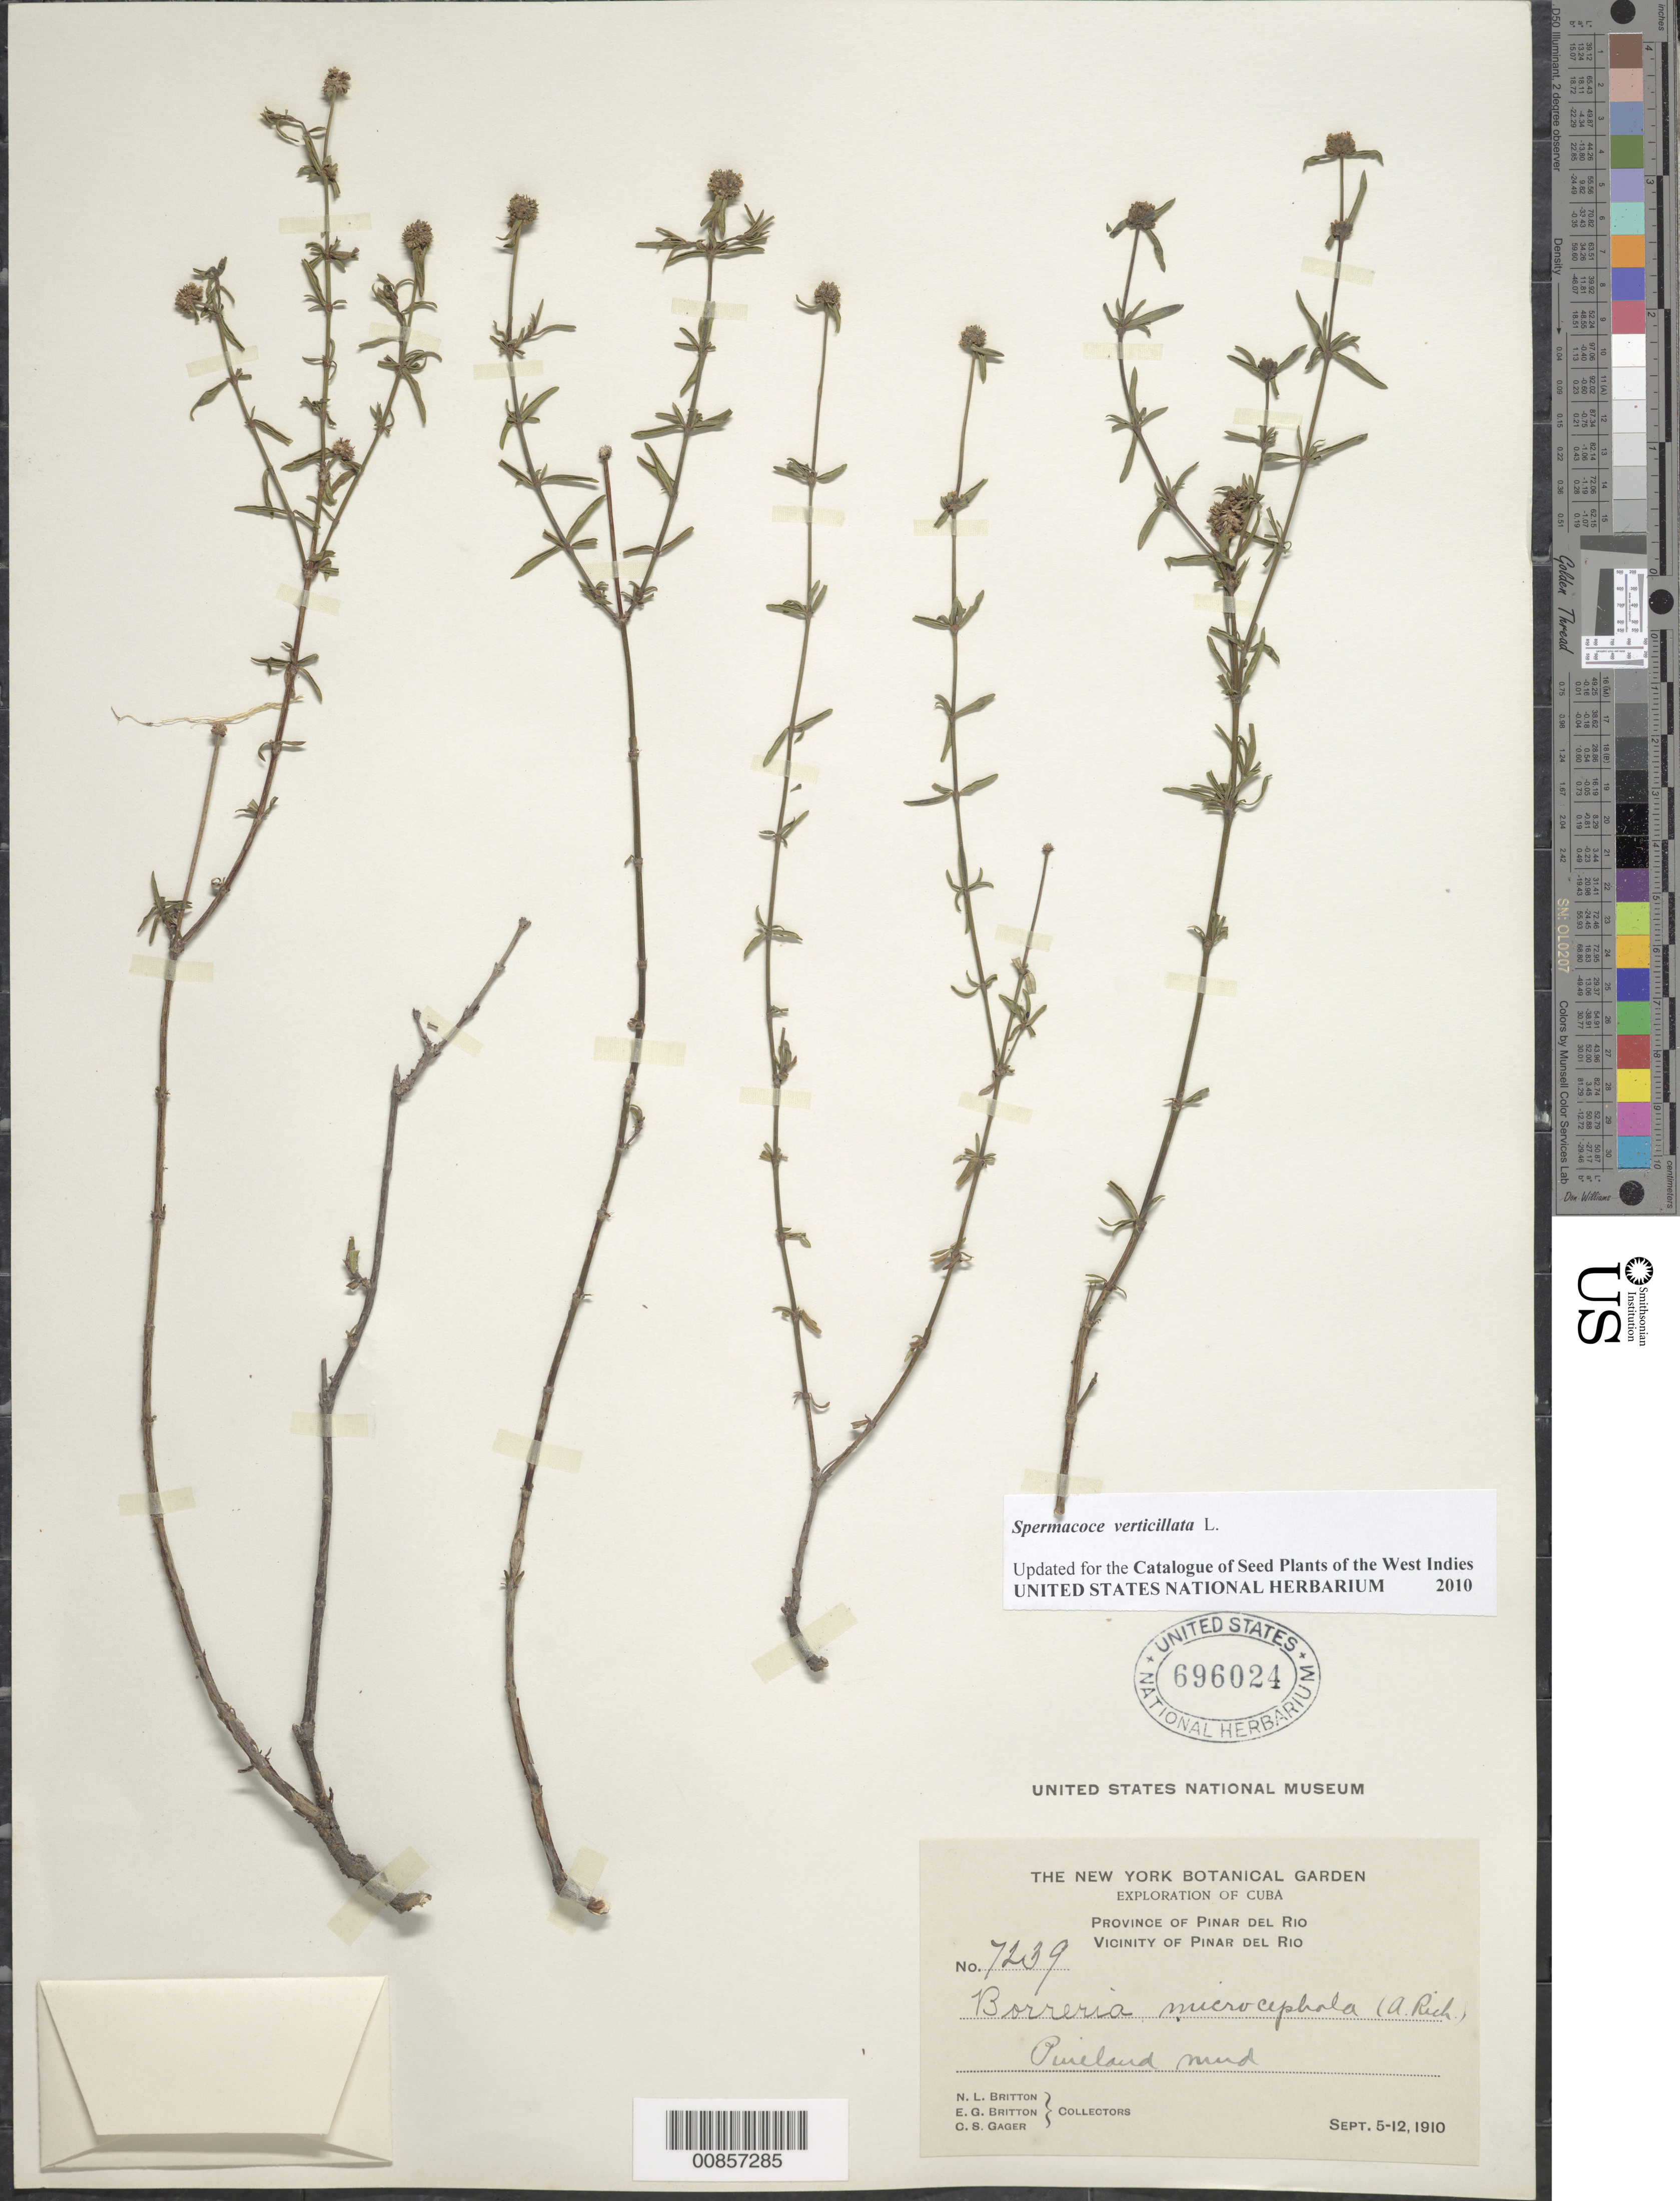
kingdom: Plantae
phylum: Tracheophyta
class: Magnoliopsida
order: Gentianales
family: Rubiaceae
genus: Spermacoce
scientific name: Spermacoce verticillata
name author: L.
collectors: N. Britton, E. G. Britton & C. Gager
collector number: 7239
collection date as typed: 05 Sep 1910 to 12 Sep 1910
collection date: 1910-09-05/1910-09-12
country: Cuba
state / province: Pinar del Río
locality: Vicinity of Pinar del Rio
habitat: Pineland mud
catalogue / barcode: US 696024